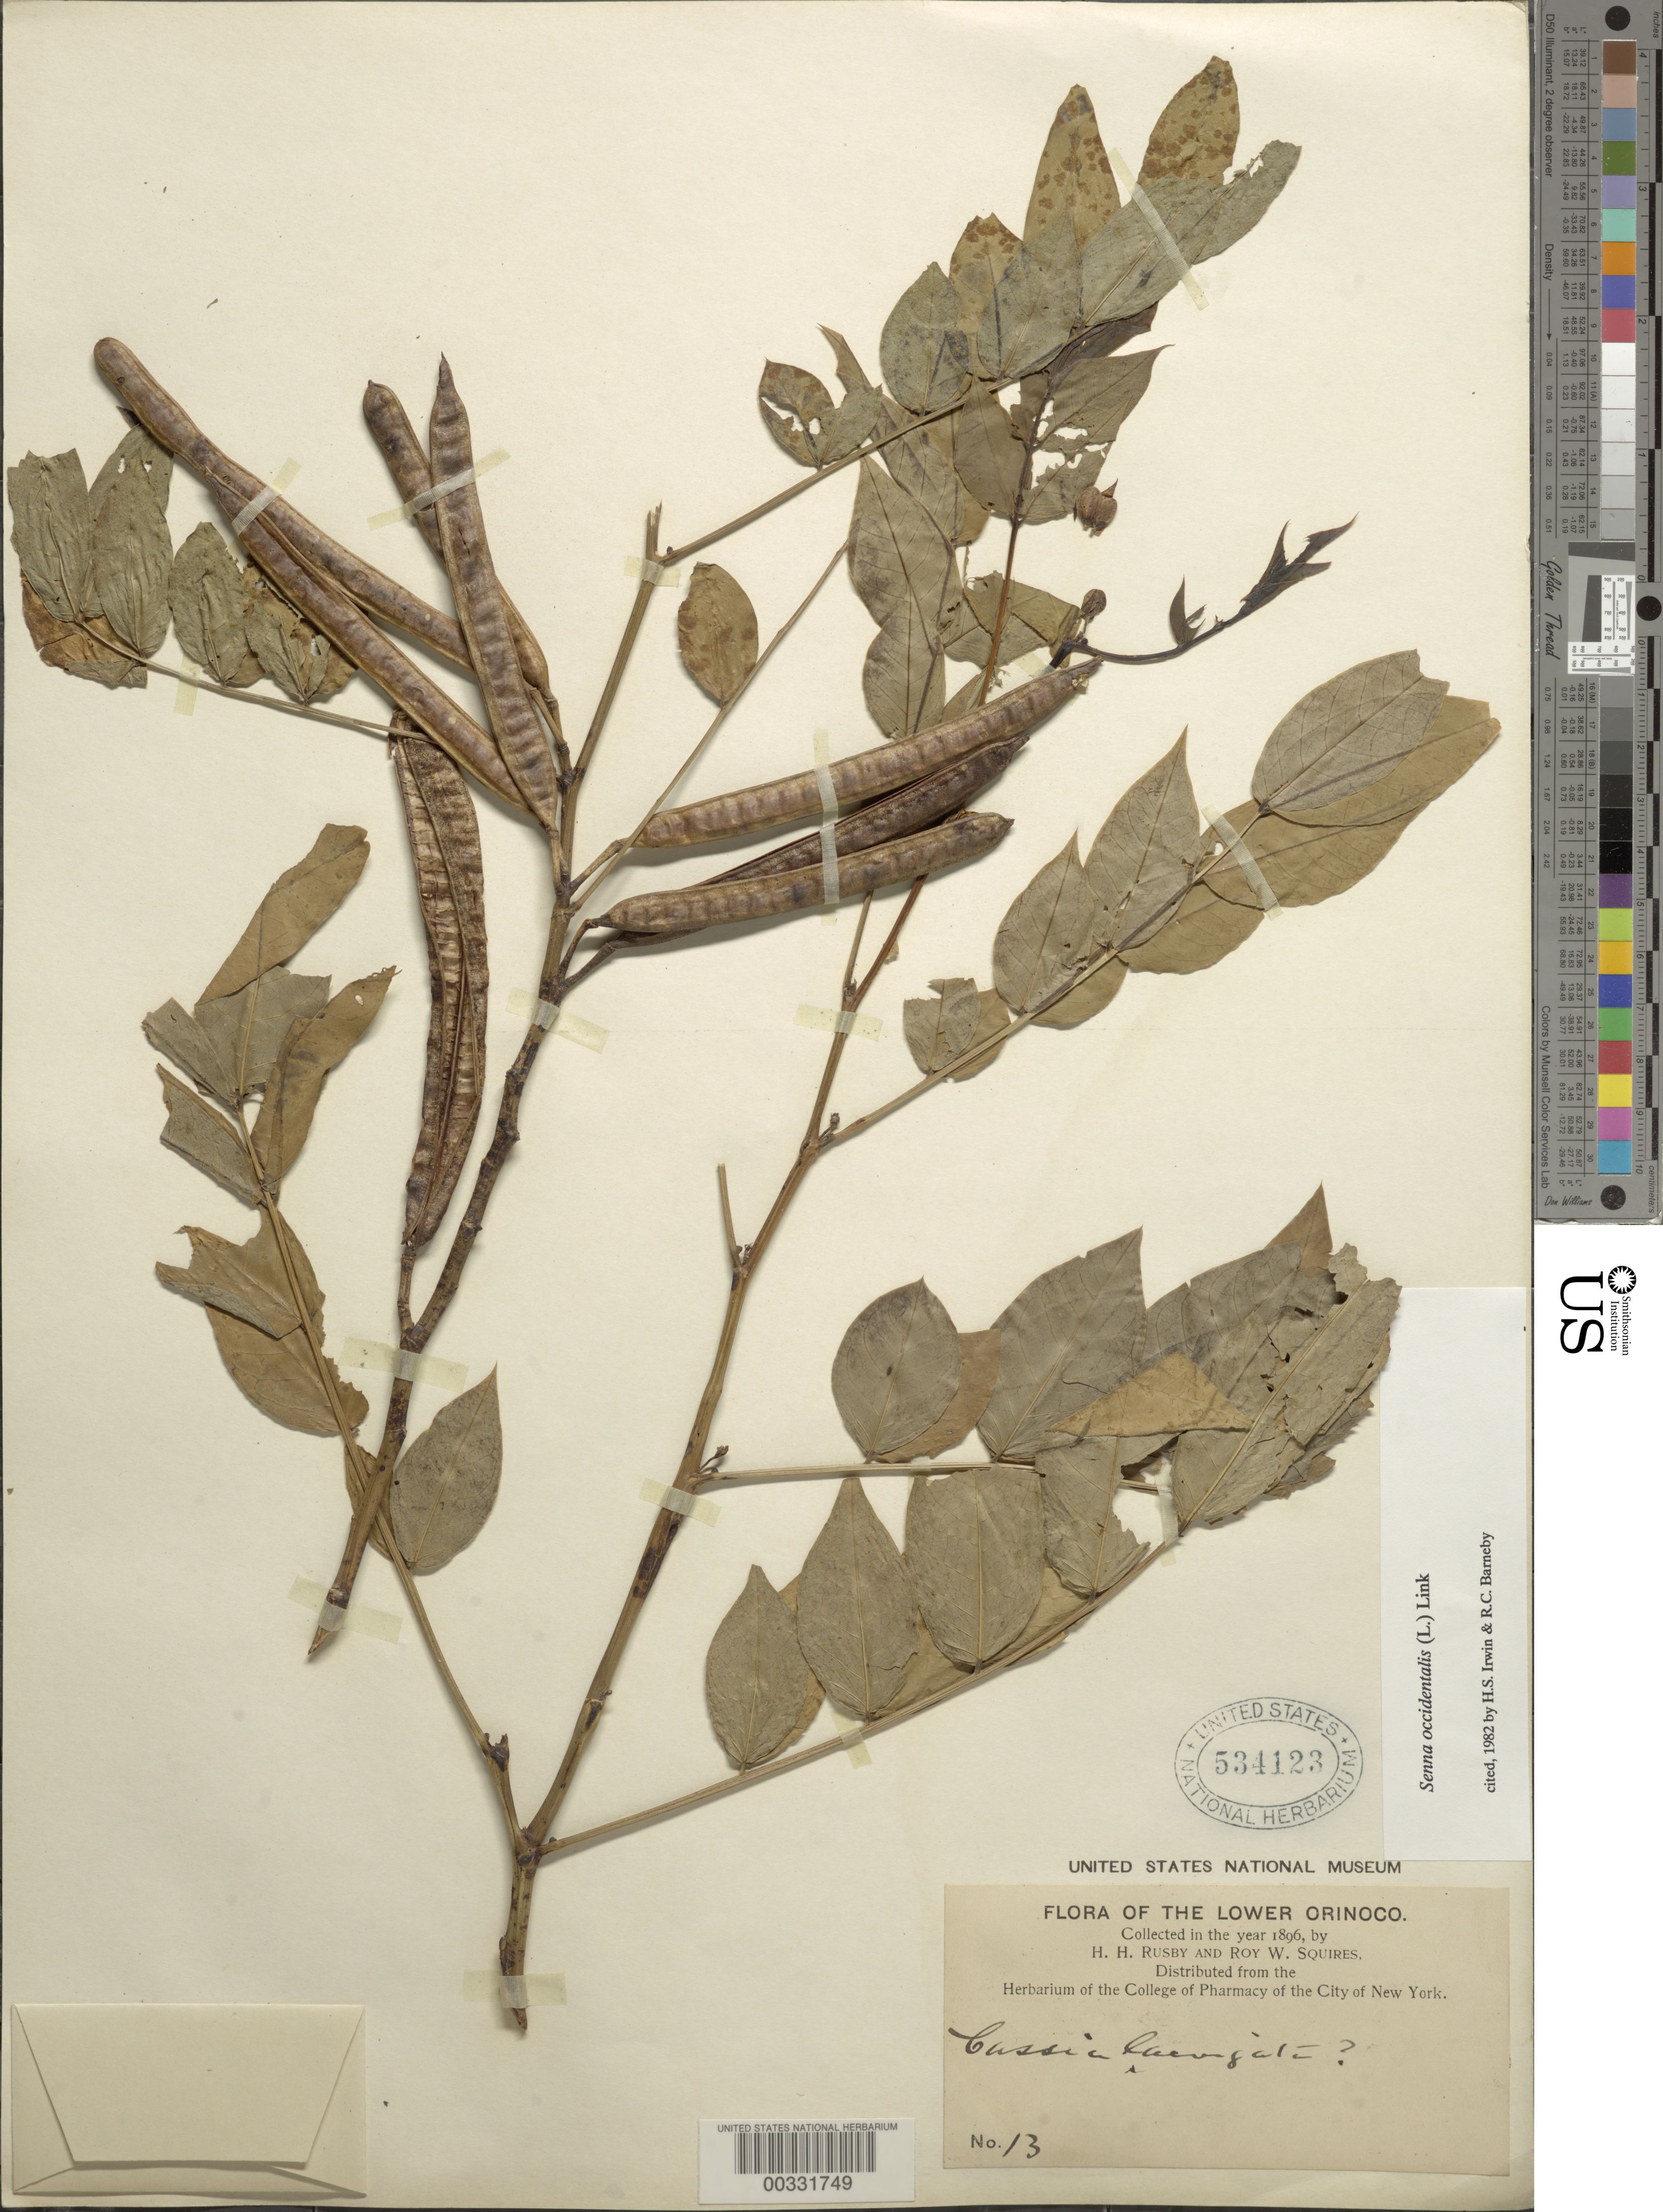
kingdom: Plantae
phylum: Tracheophyta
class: Magnoliopsida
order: Fabales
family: Fabaceae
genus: Senna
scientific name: Senna occidentalis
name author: (L.) Link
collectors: H. H. Rusby & R. Squires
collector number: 13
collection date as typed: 1896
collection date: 1896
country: Venezuela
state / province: Delta Amacuro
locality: Lower Orinoco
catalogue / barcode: US 534123